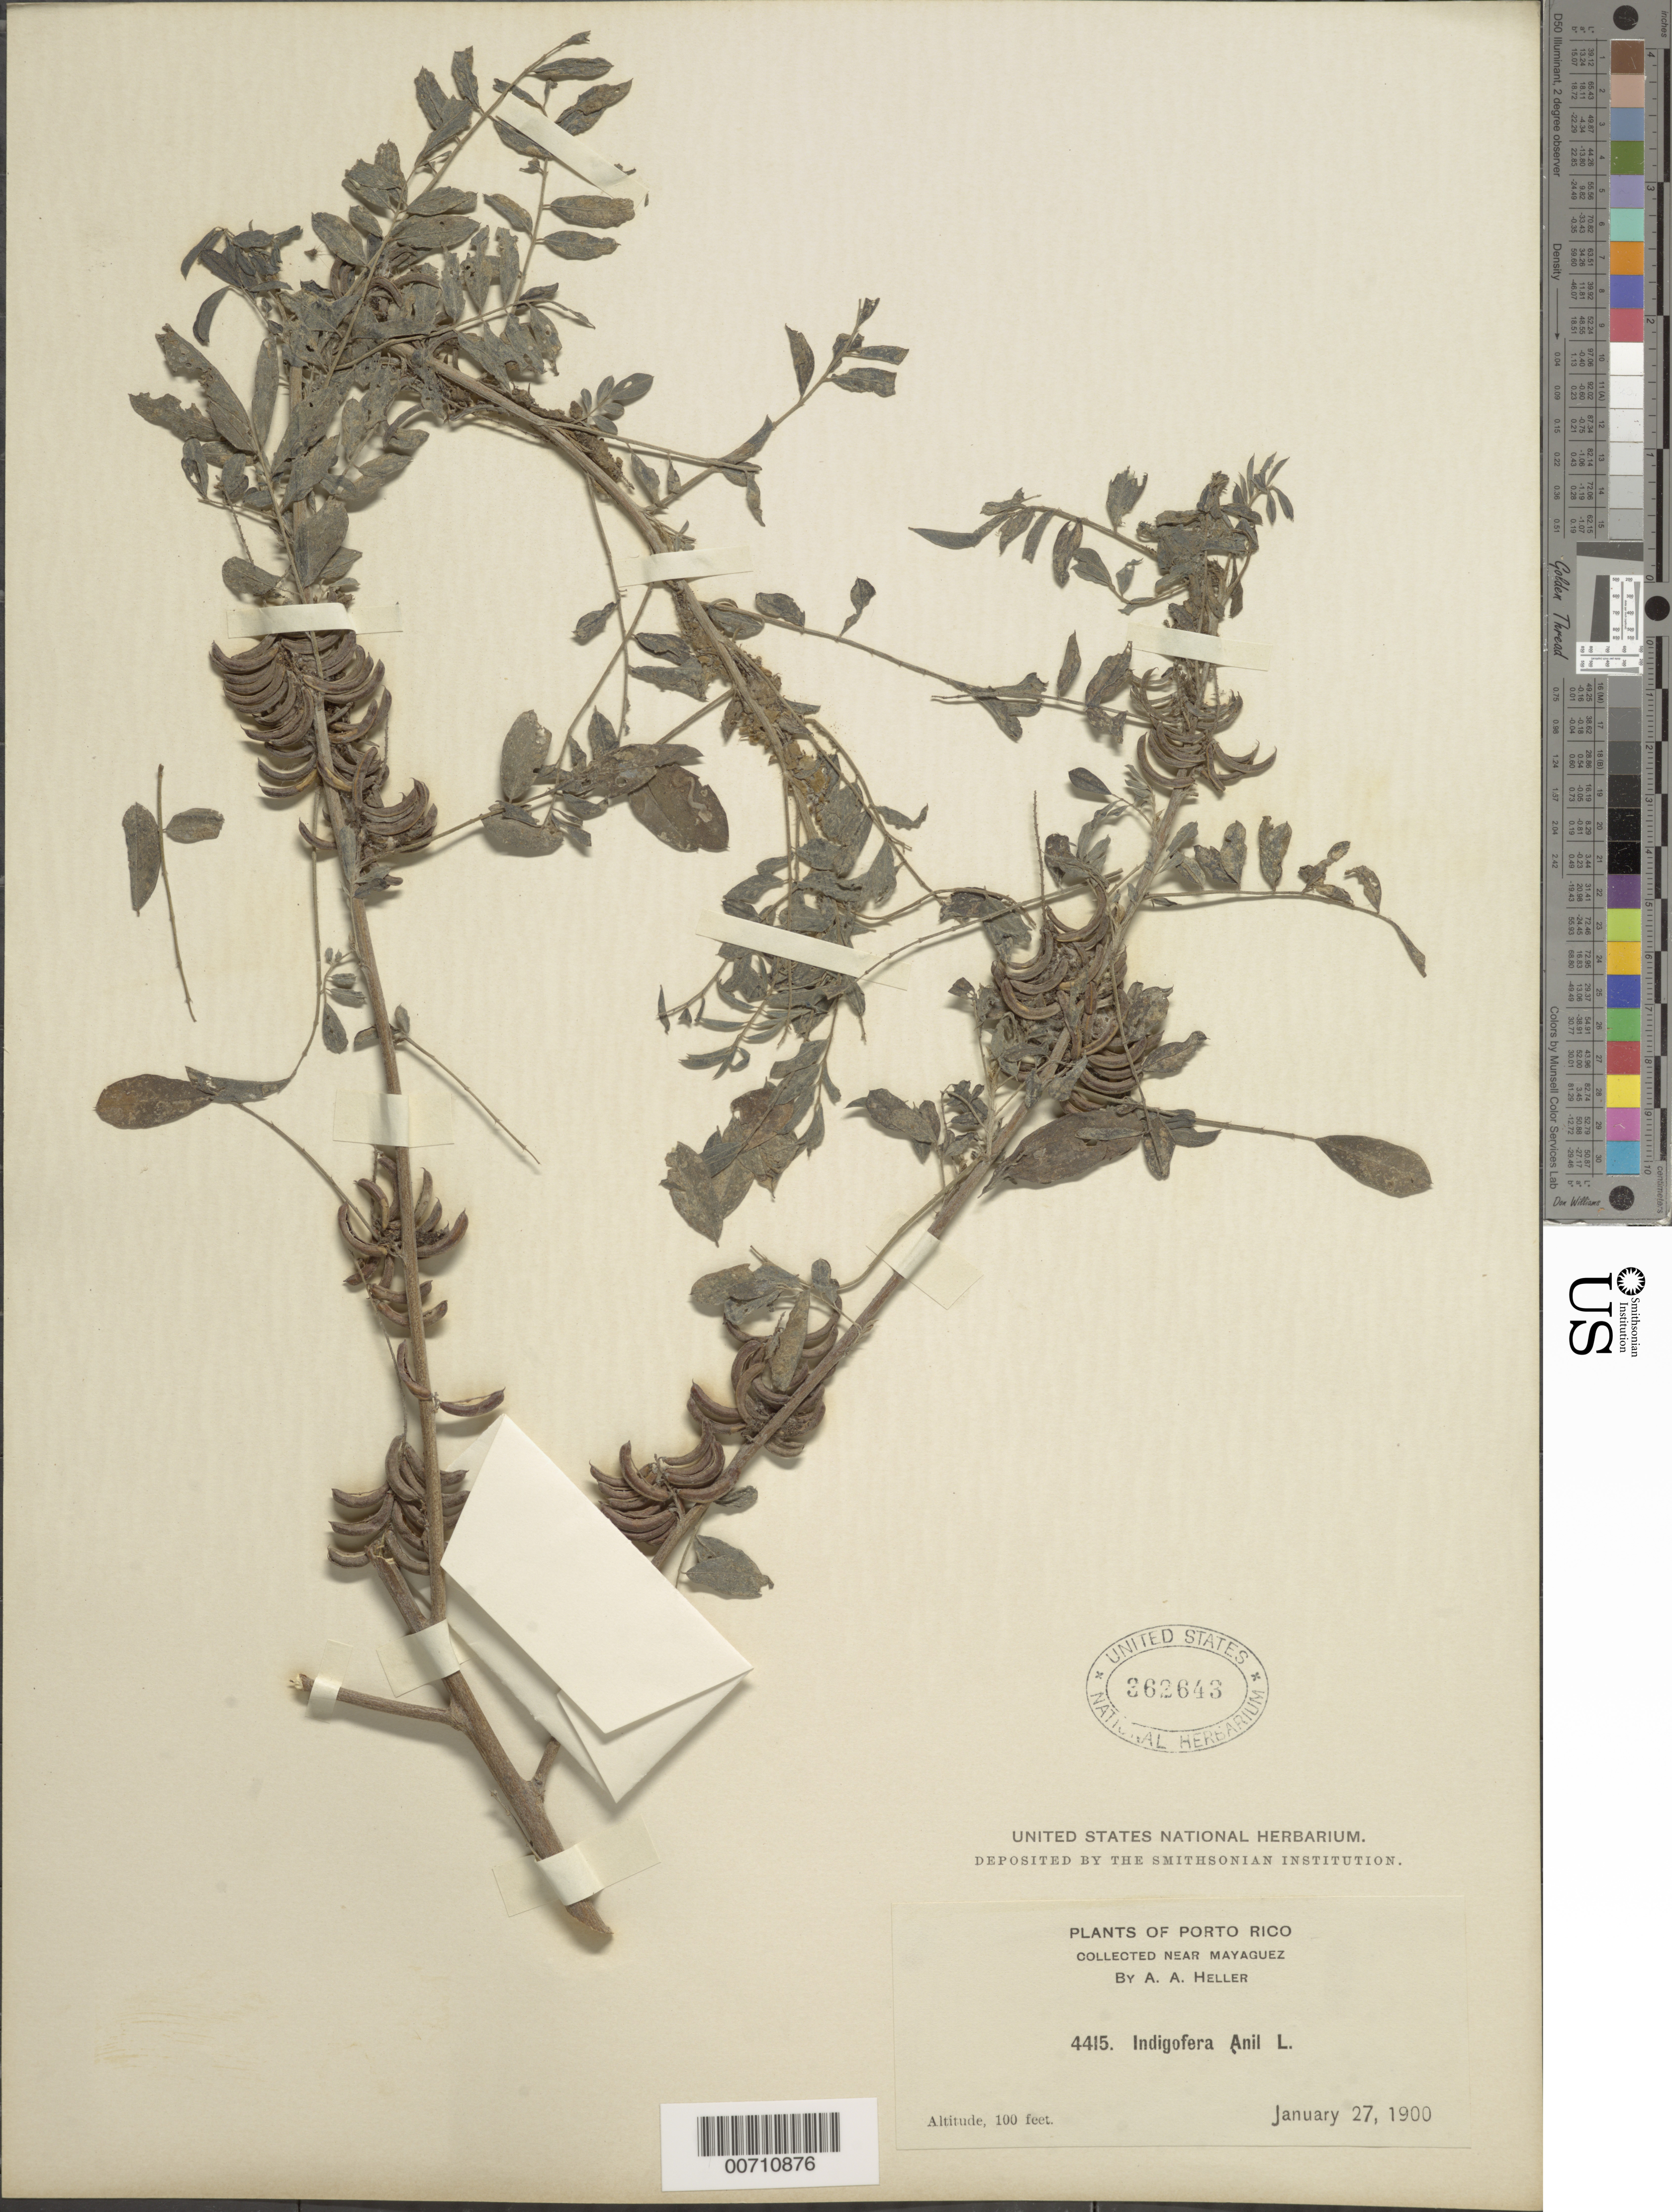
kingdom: Plantae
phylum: Tracheophyta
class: Magnoliopsida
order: Fabales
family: Fabaceae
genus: Indigofera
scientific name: Indigofera suffruticosa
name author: Mill.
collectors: A. A. Heller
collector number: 4415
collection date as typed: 27 Jan 1900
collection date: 1900-01-27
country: Puerto Rico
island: Greater Antilles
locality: Mayaguez, near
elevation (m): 30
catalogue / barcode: US 362643